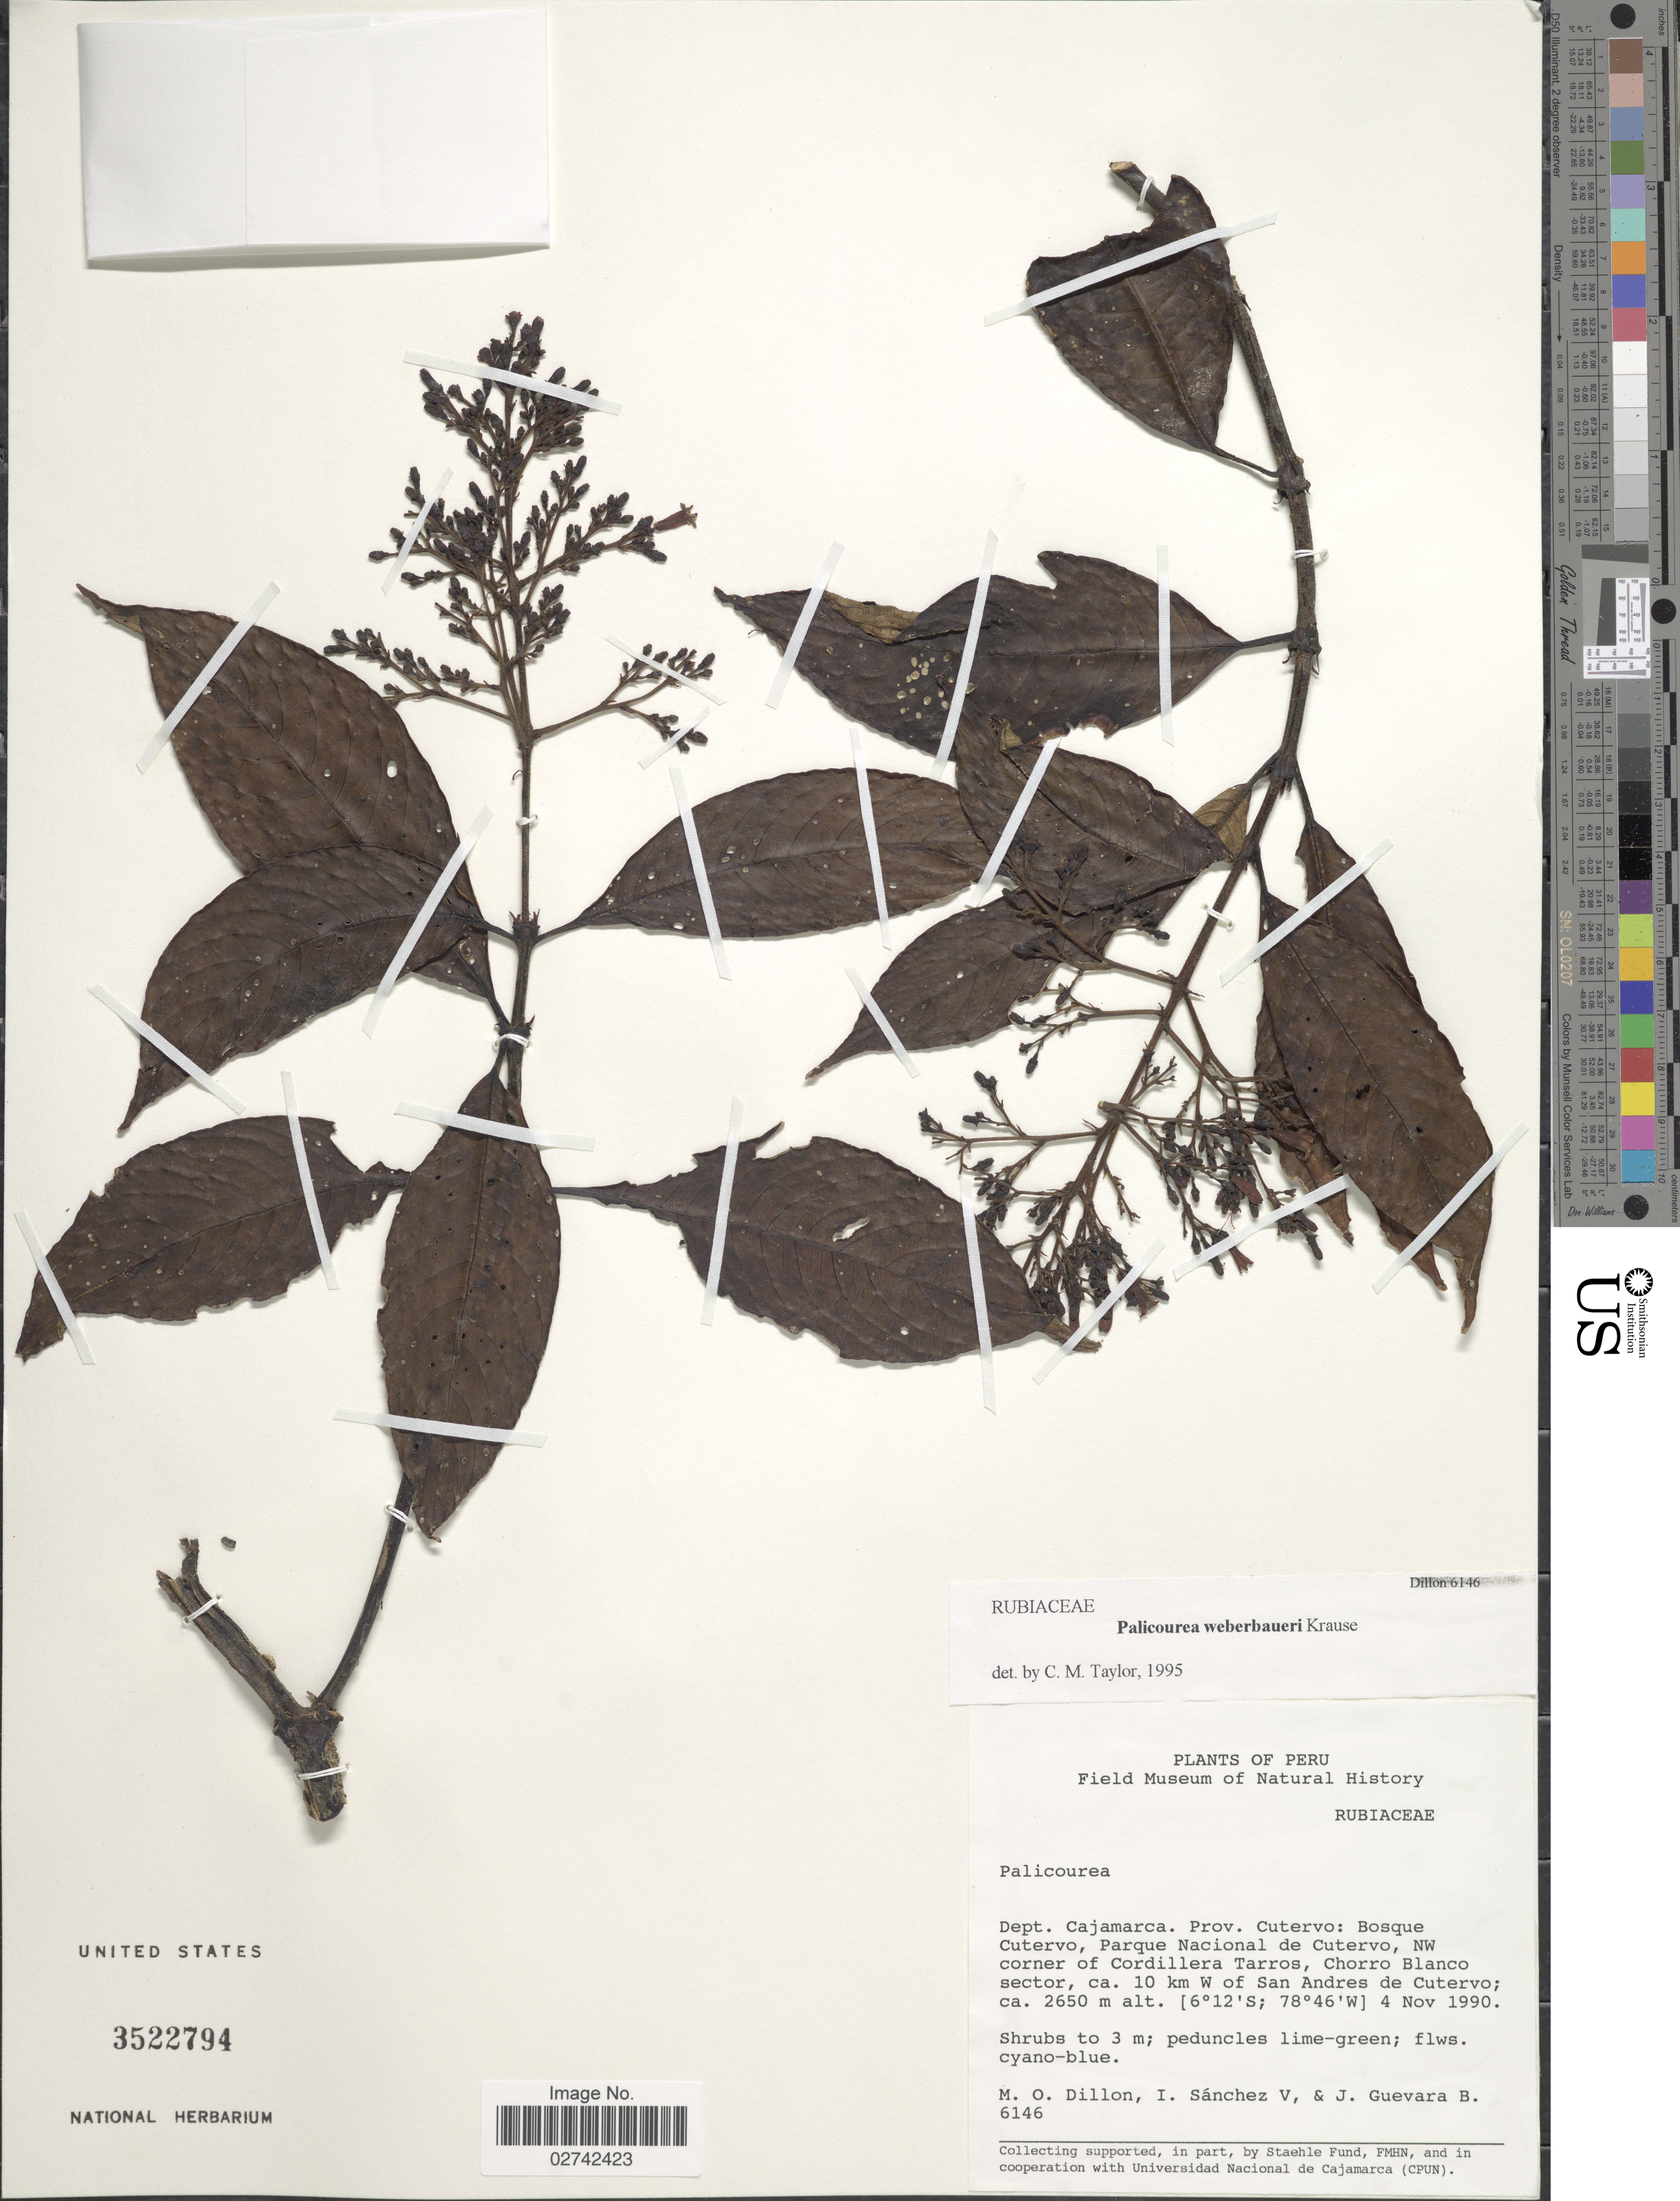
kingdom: Plantae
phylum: Tracheophyta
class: Magnoliopsida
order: Gentianales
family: Rubiaceae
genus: Palicourea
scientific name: Palicourea weberbaueri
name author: K. Krause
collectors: M. O. Dillon, I. Sánchez Vega & J. Guevara B.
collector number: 6146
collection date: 1990-11-04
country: Peru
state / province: Cajamarca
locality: Prov. Cutervo: Bosque Cutervo, Parque Nacional de Cutervo, NW corner of Cordllera Tarraos, Chorro Blanco sector, ca. 10 km W of San Andres de Cutervo.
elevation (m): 2650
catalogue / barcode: US 3522794